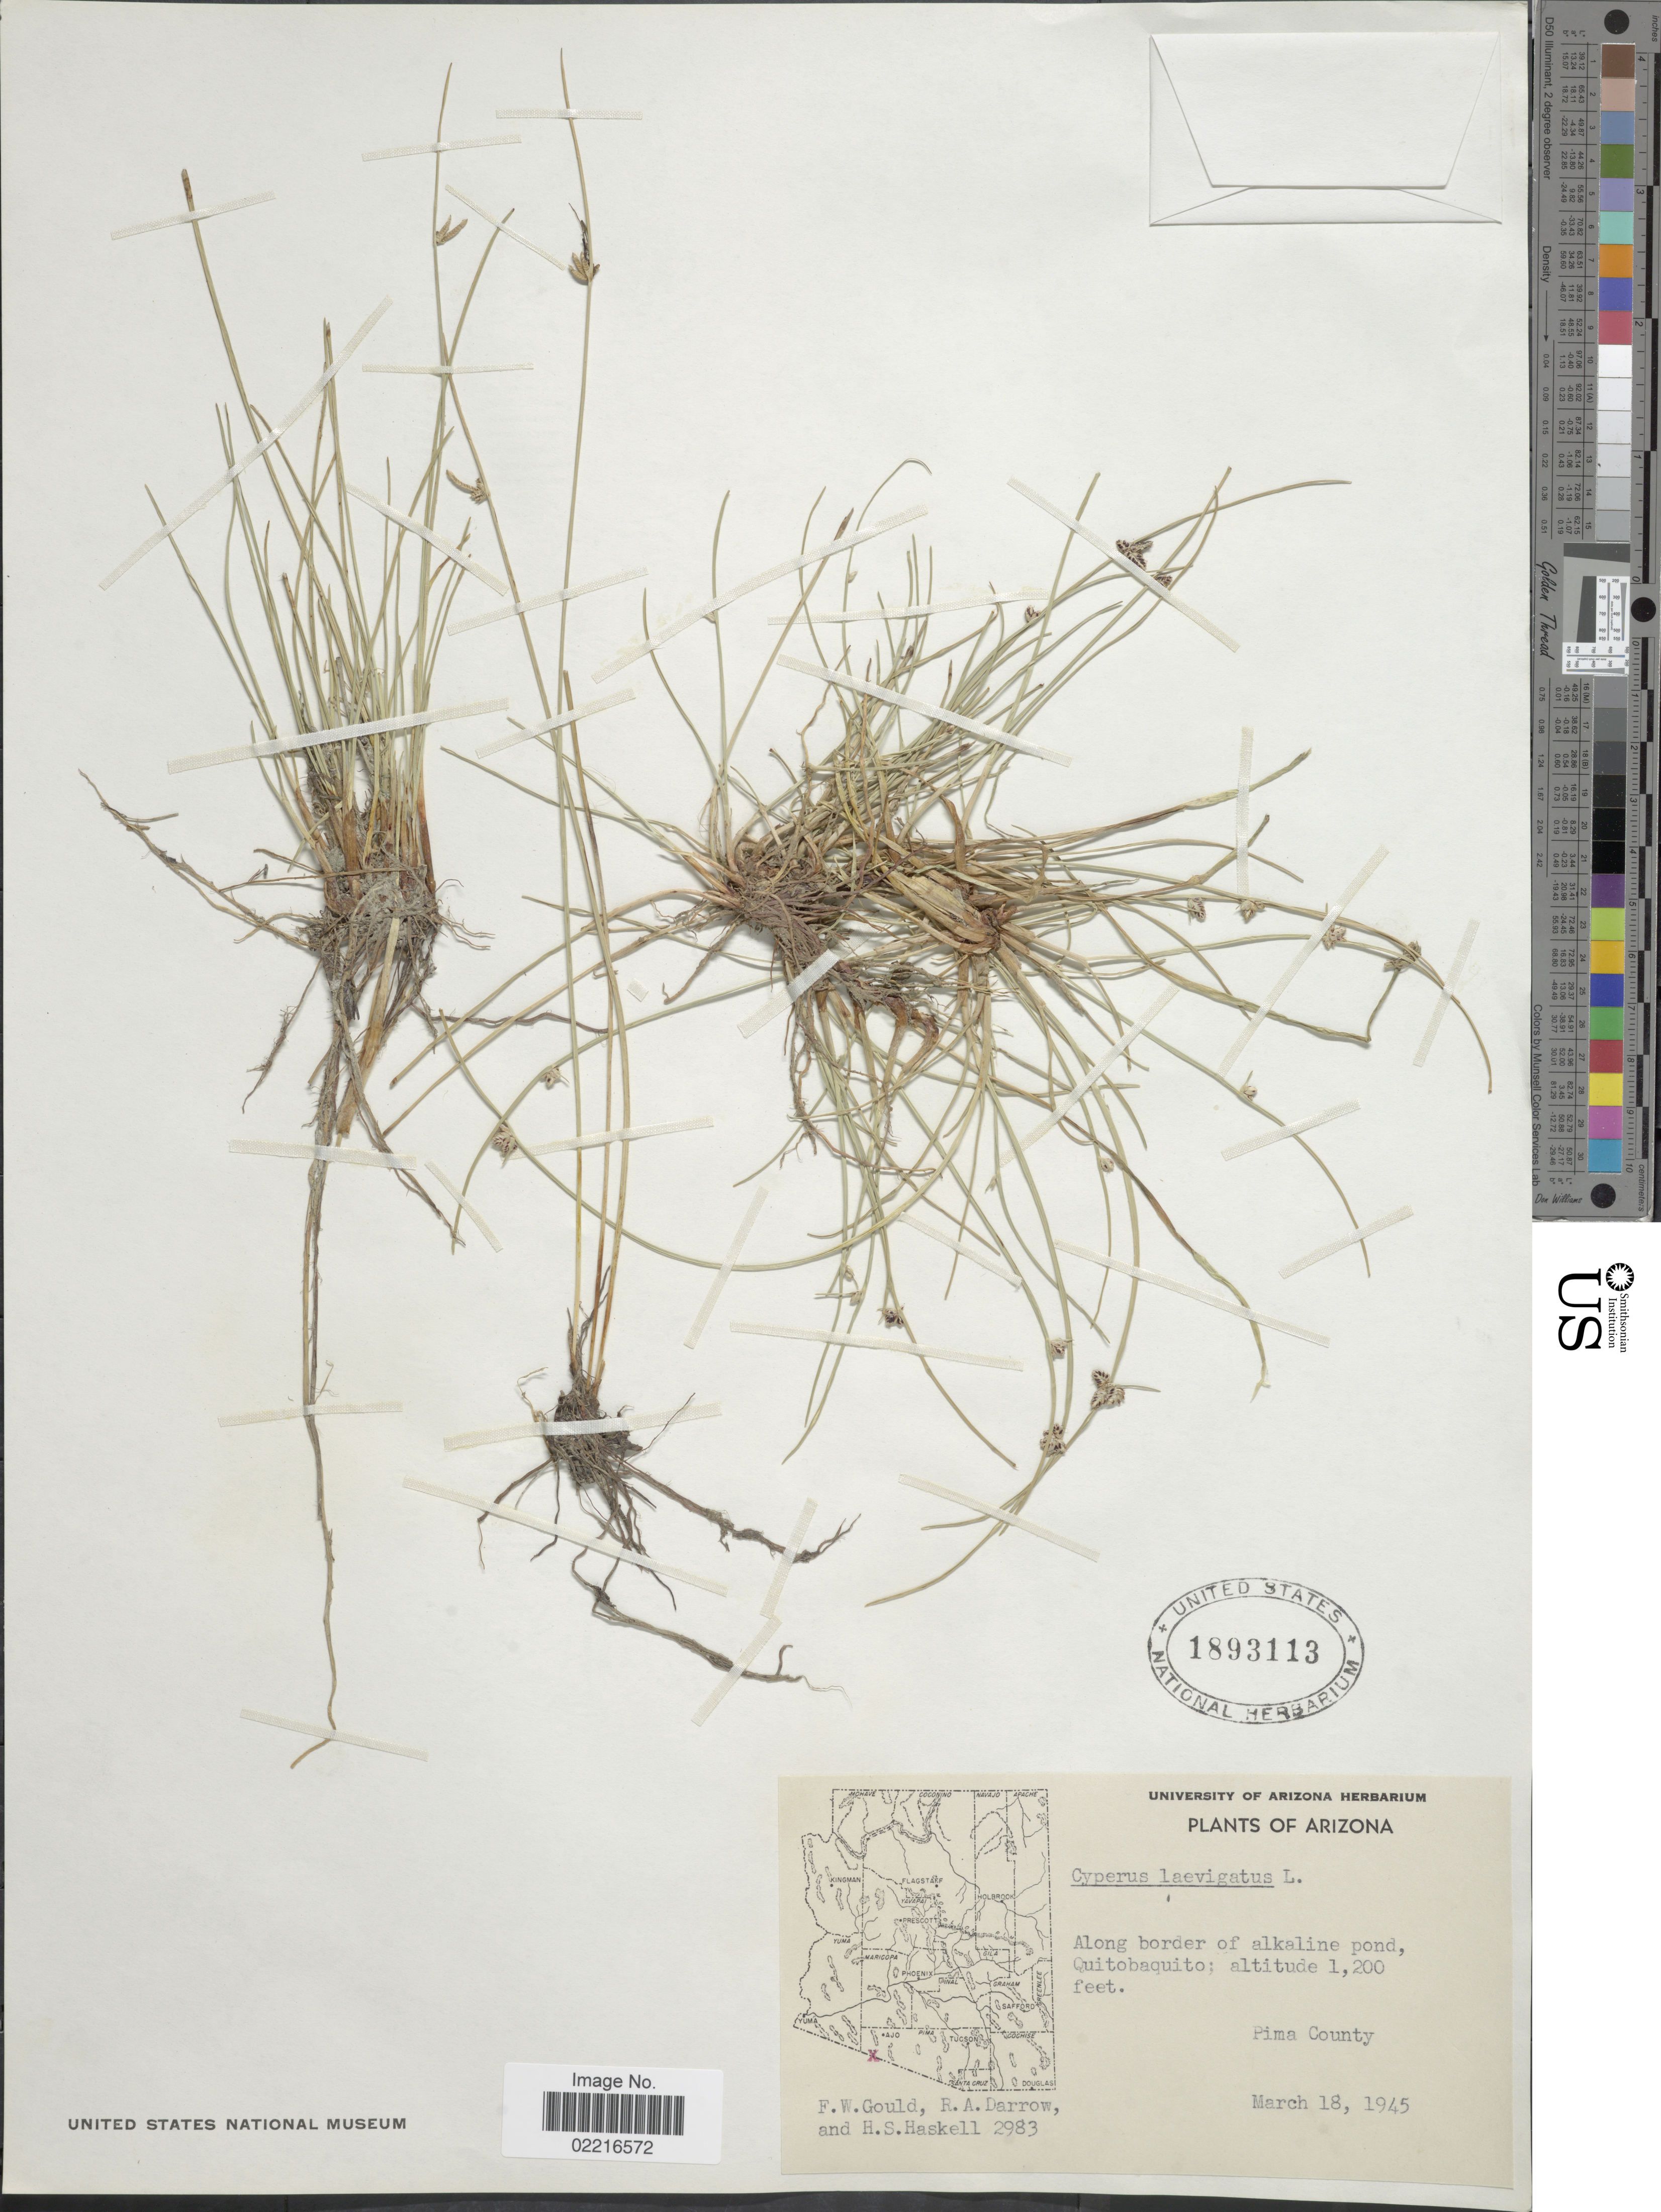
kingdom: Plantae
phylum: Tracheophyta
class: Liliopsida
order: Poales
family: Cyperaceae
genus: Cyperus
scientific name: Cyperus laevigatus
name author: L.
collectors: F. W. Gould, R. A. Darrow & H. Haskell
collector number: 2983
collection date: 1945-03-18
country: United States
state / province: Arizona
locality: Along border of alkaline pond, Quitobaquito, Pima County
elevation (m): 366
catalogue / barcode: US 1893113